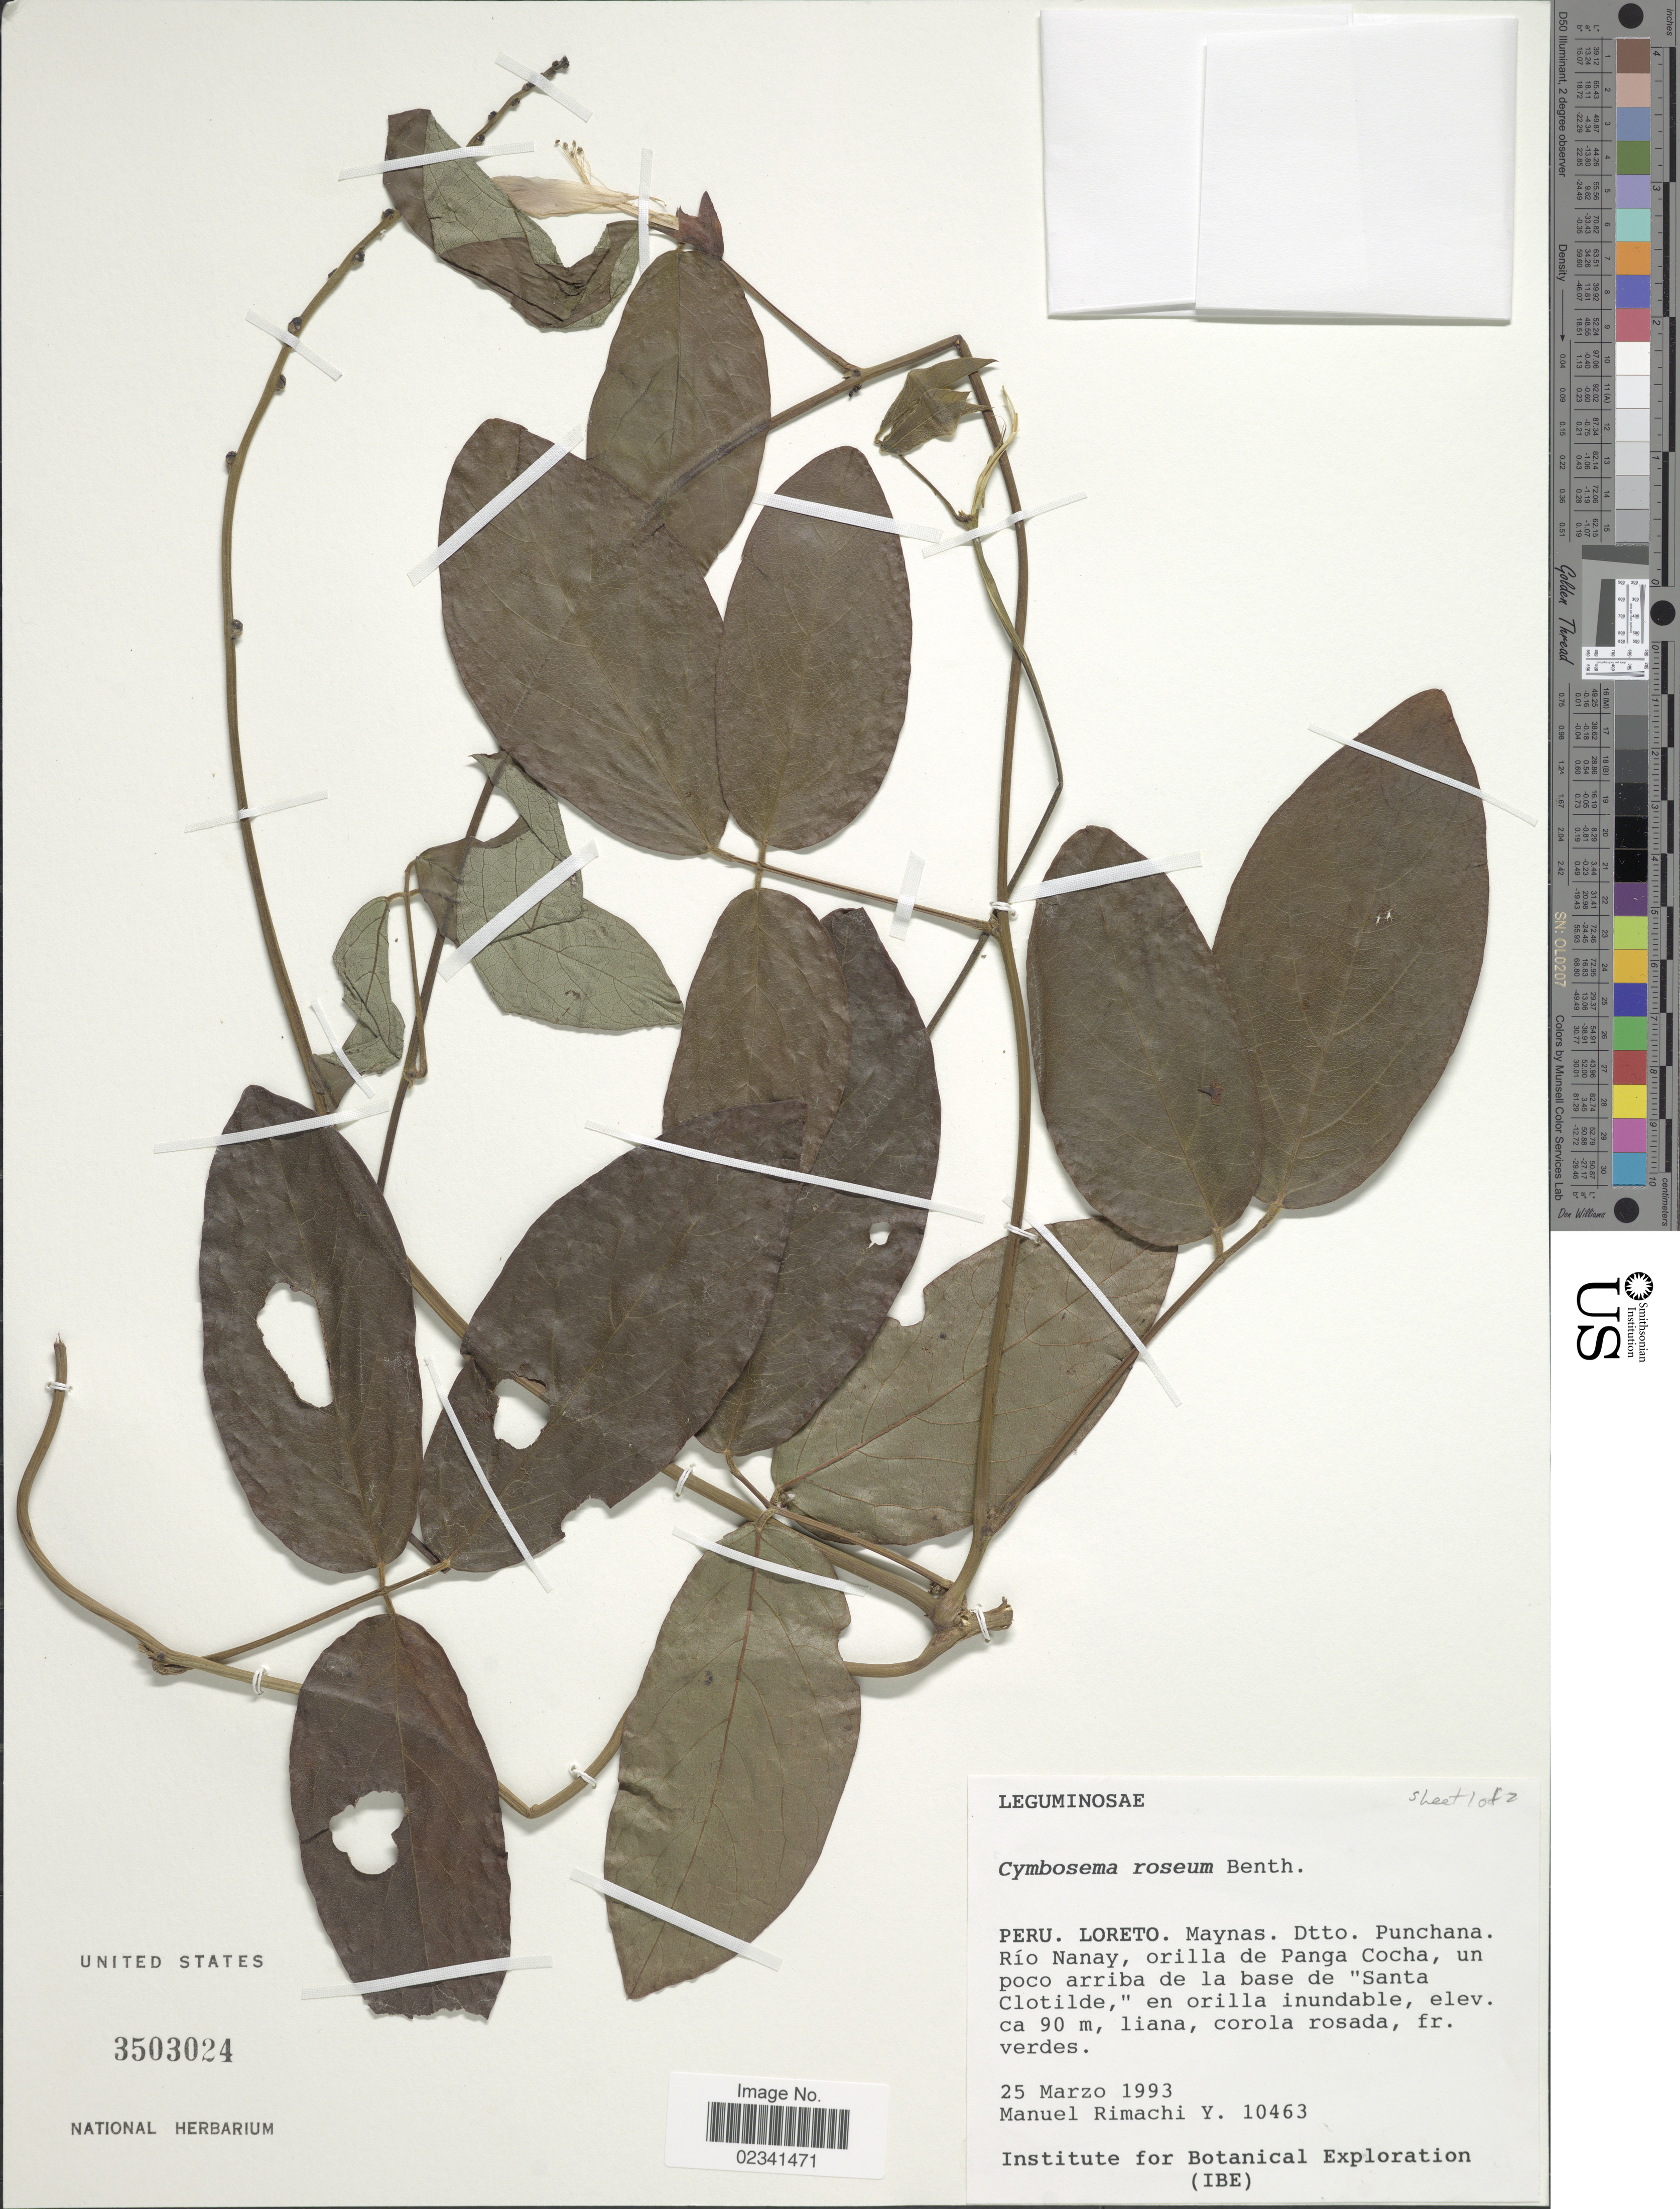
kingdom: Plantae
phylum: Tracheophyta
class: Magnoliopsida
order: Fabales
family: Fabaceae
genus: Cymbosema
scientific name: Cymbosema roseum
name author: Benth.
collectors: M. Rimachi Y.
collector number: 10463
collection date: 1993-03-25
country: Peru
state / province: Loreto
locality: Maynas. Dtto. Punchana. Rio Nanay, orilla de Panga Cocha, un poco arriba de la base de "Santa Clotilde", en orilla inundable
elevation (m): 90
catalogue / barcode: US 3503024